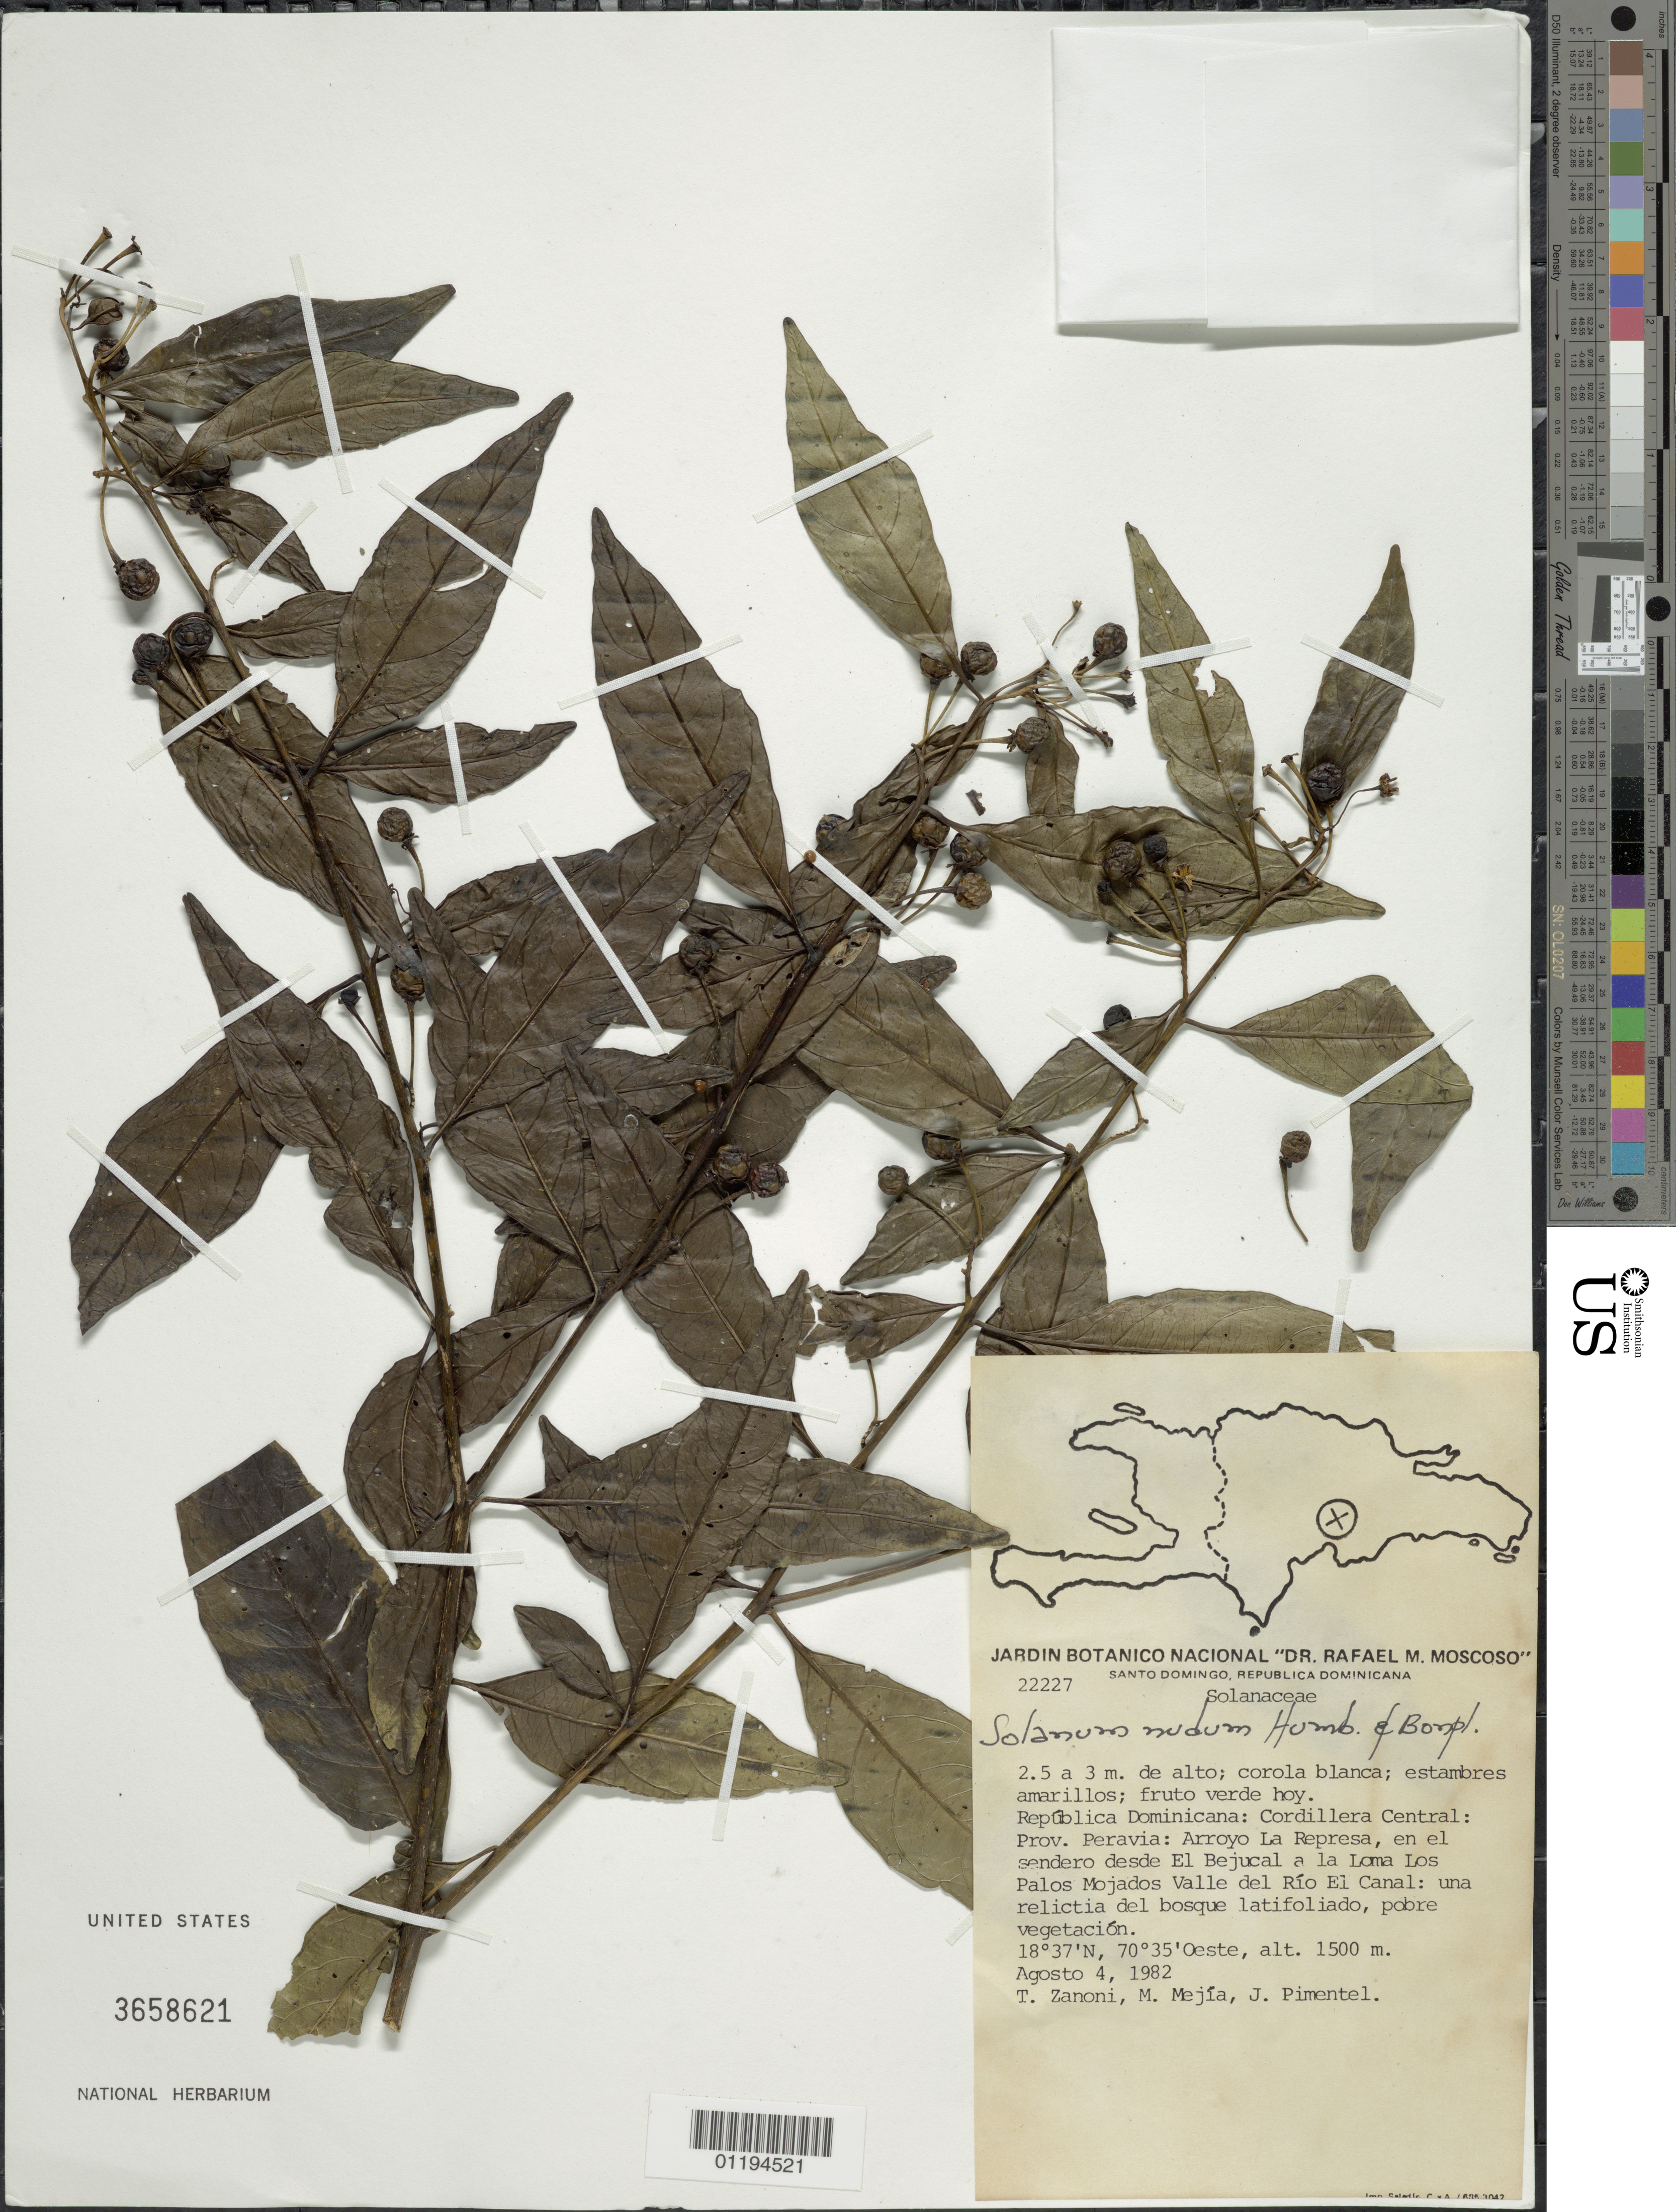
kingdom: Plantae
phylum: Tracheophyta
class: Magnoliopsida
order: Solanales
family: Solanaceae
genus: Solanum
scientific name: Solanum nudum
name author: Humb. & Bonpl. ex Dunal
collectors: T. A. Zanoni, M. Mejia & J. Pimental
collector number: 22227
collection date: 1982-08-04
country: Dominican Republic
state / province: Peravia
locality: on the path from the El Bejucal to Loma Los Palos Mojados Valle del Rio El Canal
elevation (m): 1500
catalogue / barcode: US 3658621